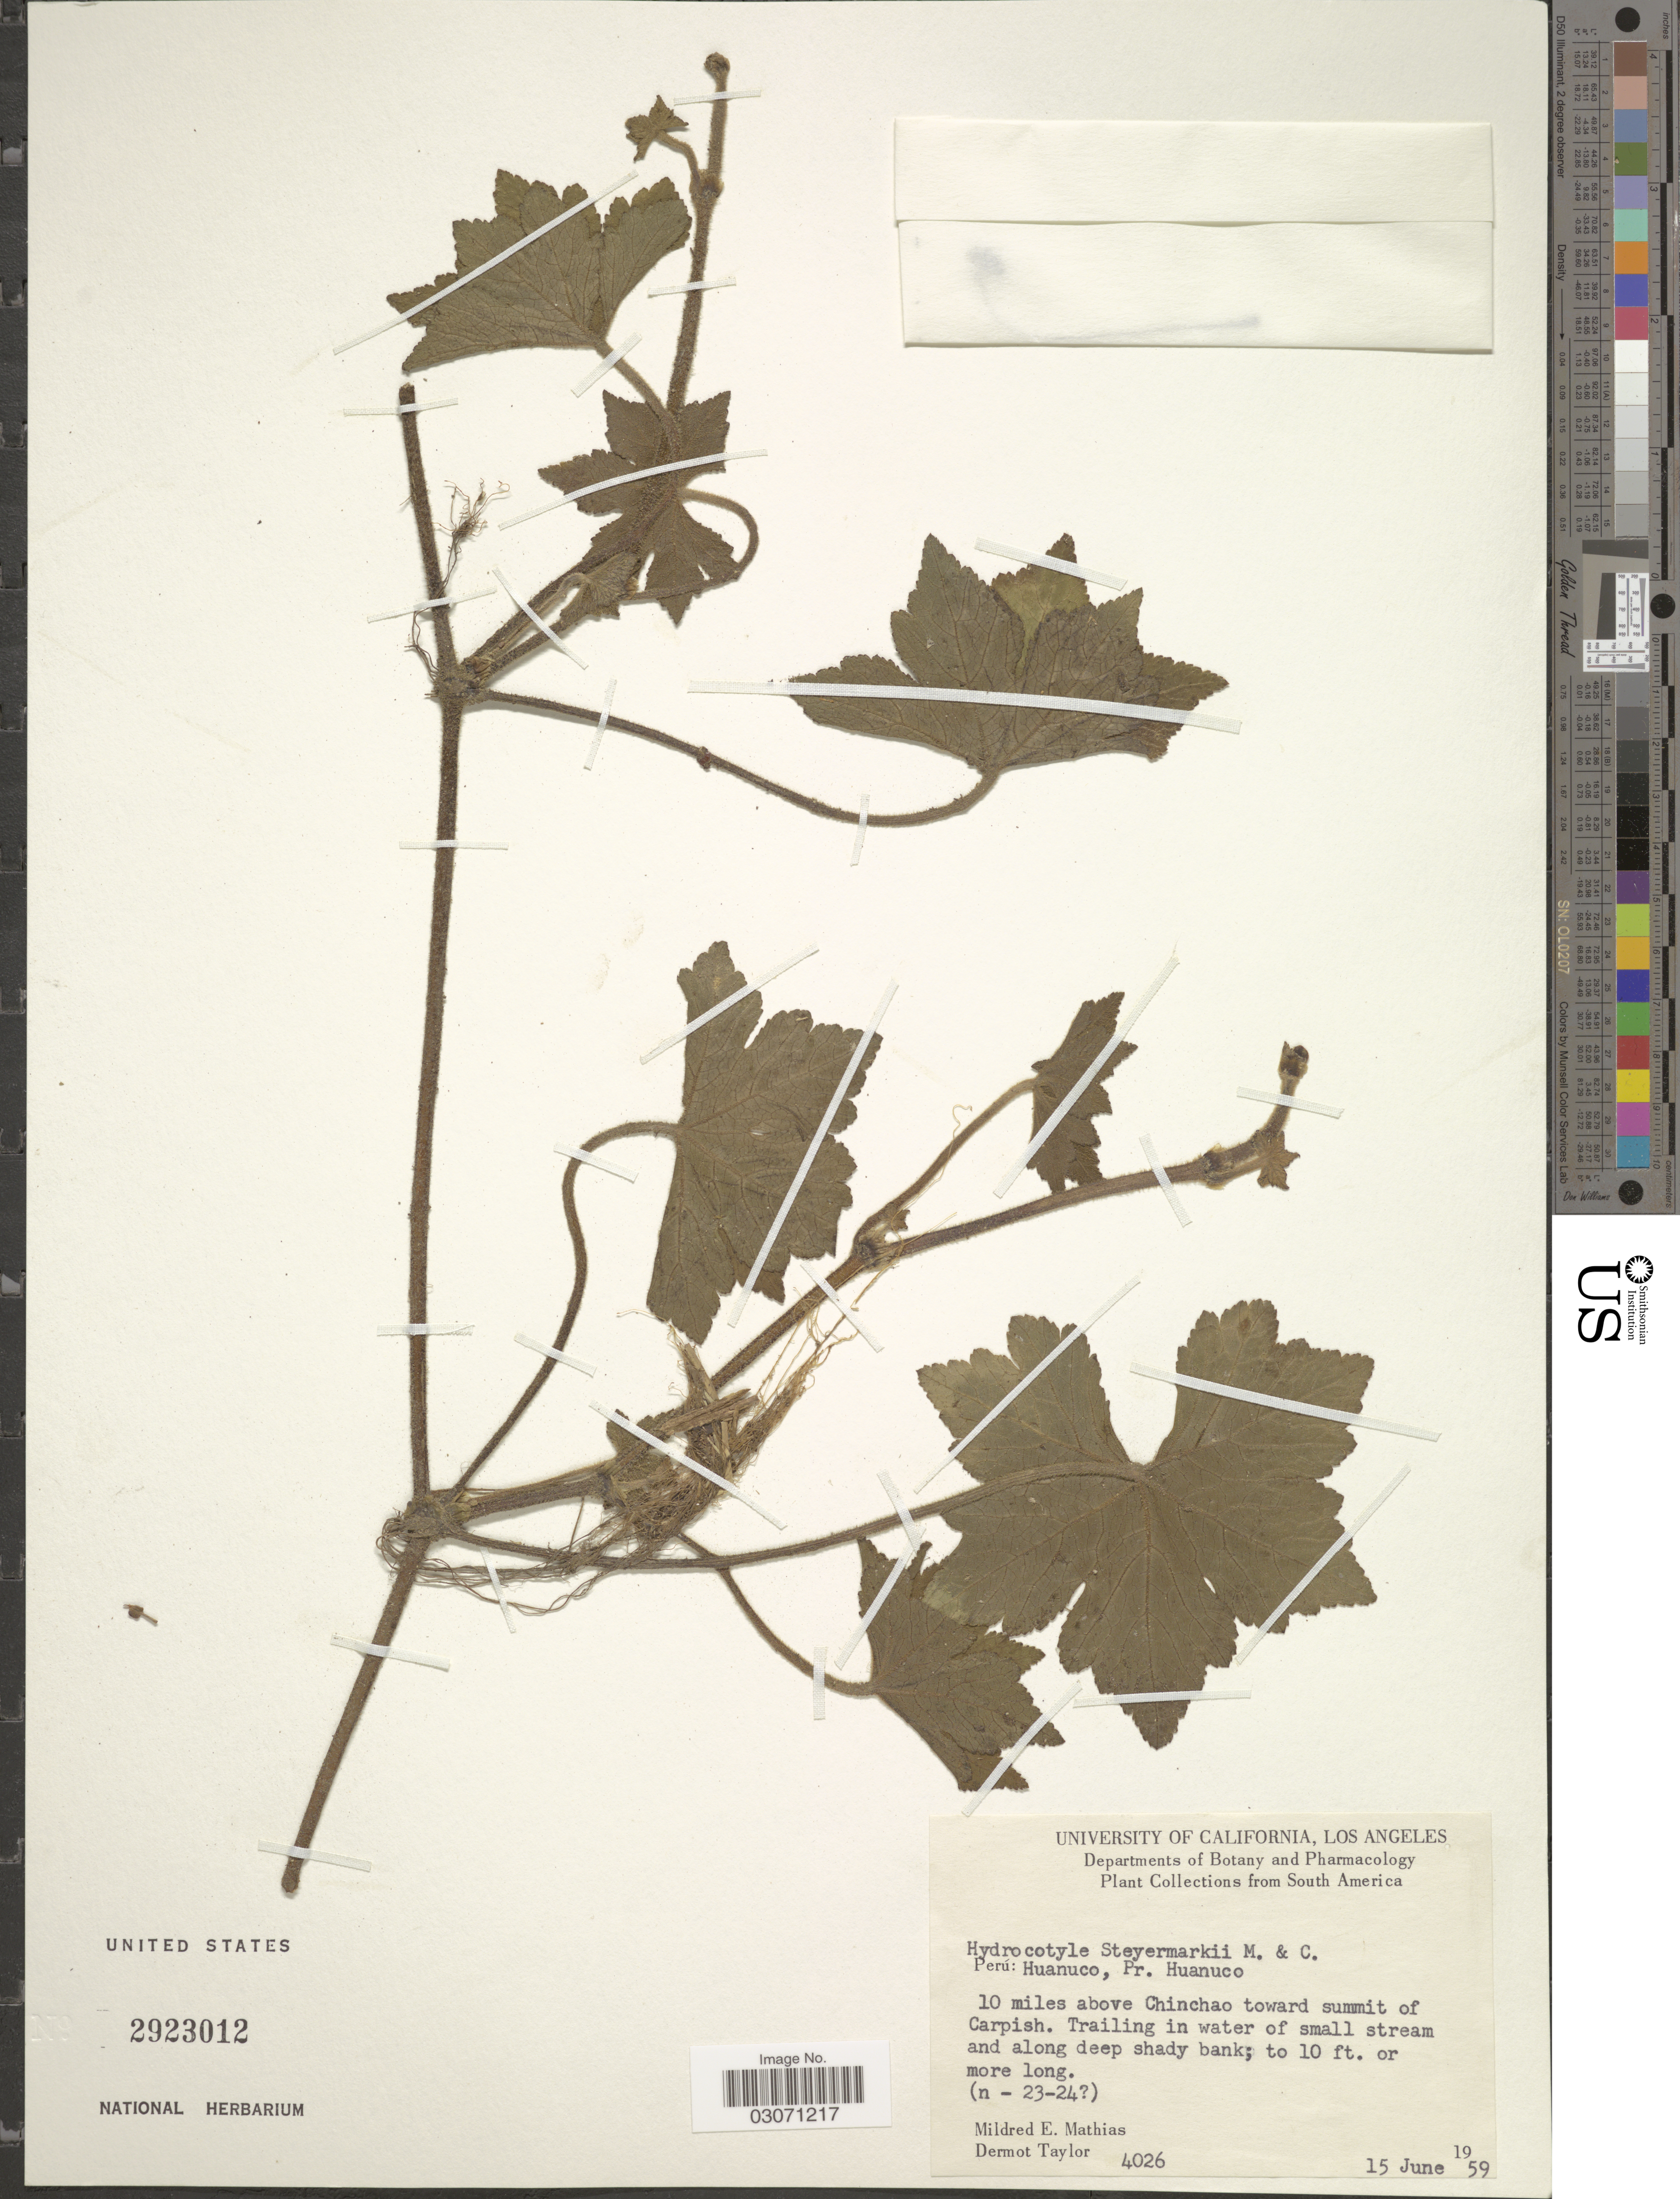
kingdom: Plantae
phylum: Tracheophyta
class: Magnoliopsida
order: Apiales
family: Araliaceae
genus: Hydrocotyle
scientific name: Hydrocotyle steyermarkii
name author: Mathias & Constance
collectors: M. E. Mathias & D. Taylor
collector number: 4026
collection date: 1959-06-15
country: Peru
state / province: Huánuco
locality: Huanuco. 10 miles above Chinchao toward summit of Carpish. Trailing in water of small stream and along deep shady bank.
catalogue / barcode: US 2923012